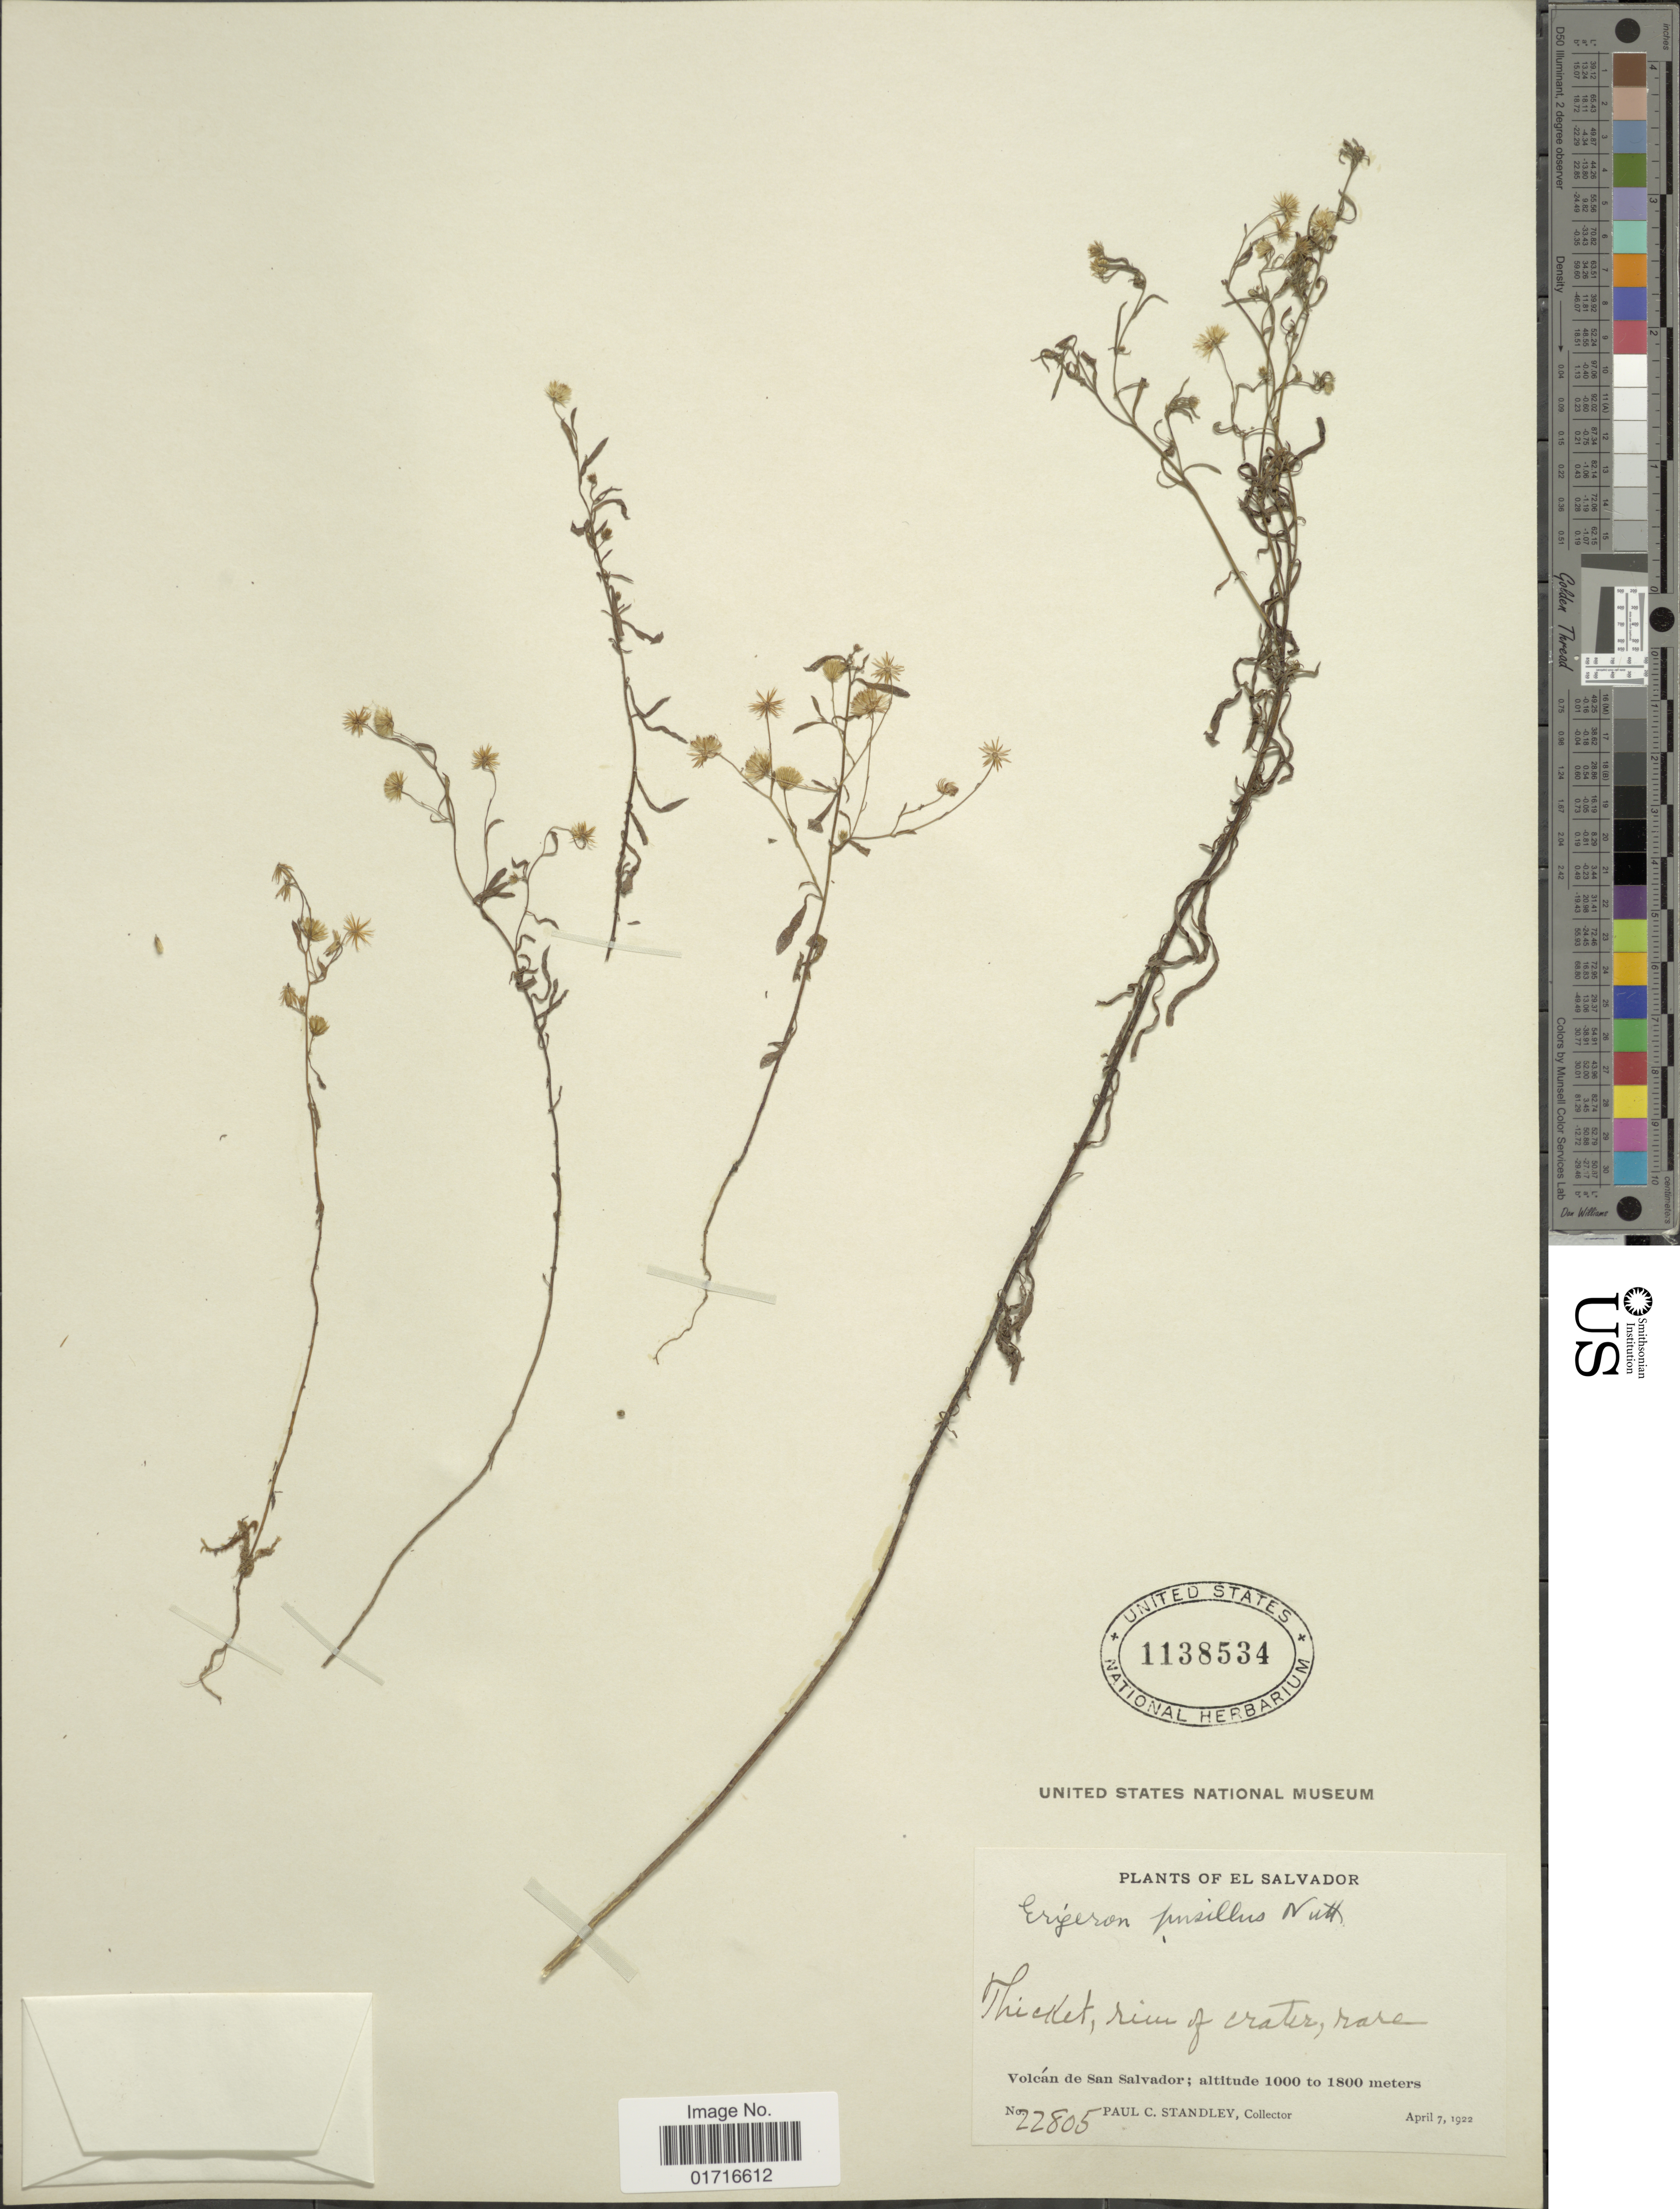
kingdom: Plantae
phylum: Tracheophyta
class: Magnoliopsida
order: Asterales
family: Asteraceae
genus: Conyza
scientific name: Conyza pusilla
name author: Houtt.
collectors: P. C. Standley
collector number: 22805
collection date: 1922-04-07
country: El Salvador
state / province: San Salvador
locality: Volcan de San Salvador.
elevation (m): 1000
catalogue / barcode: US 1138534